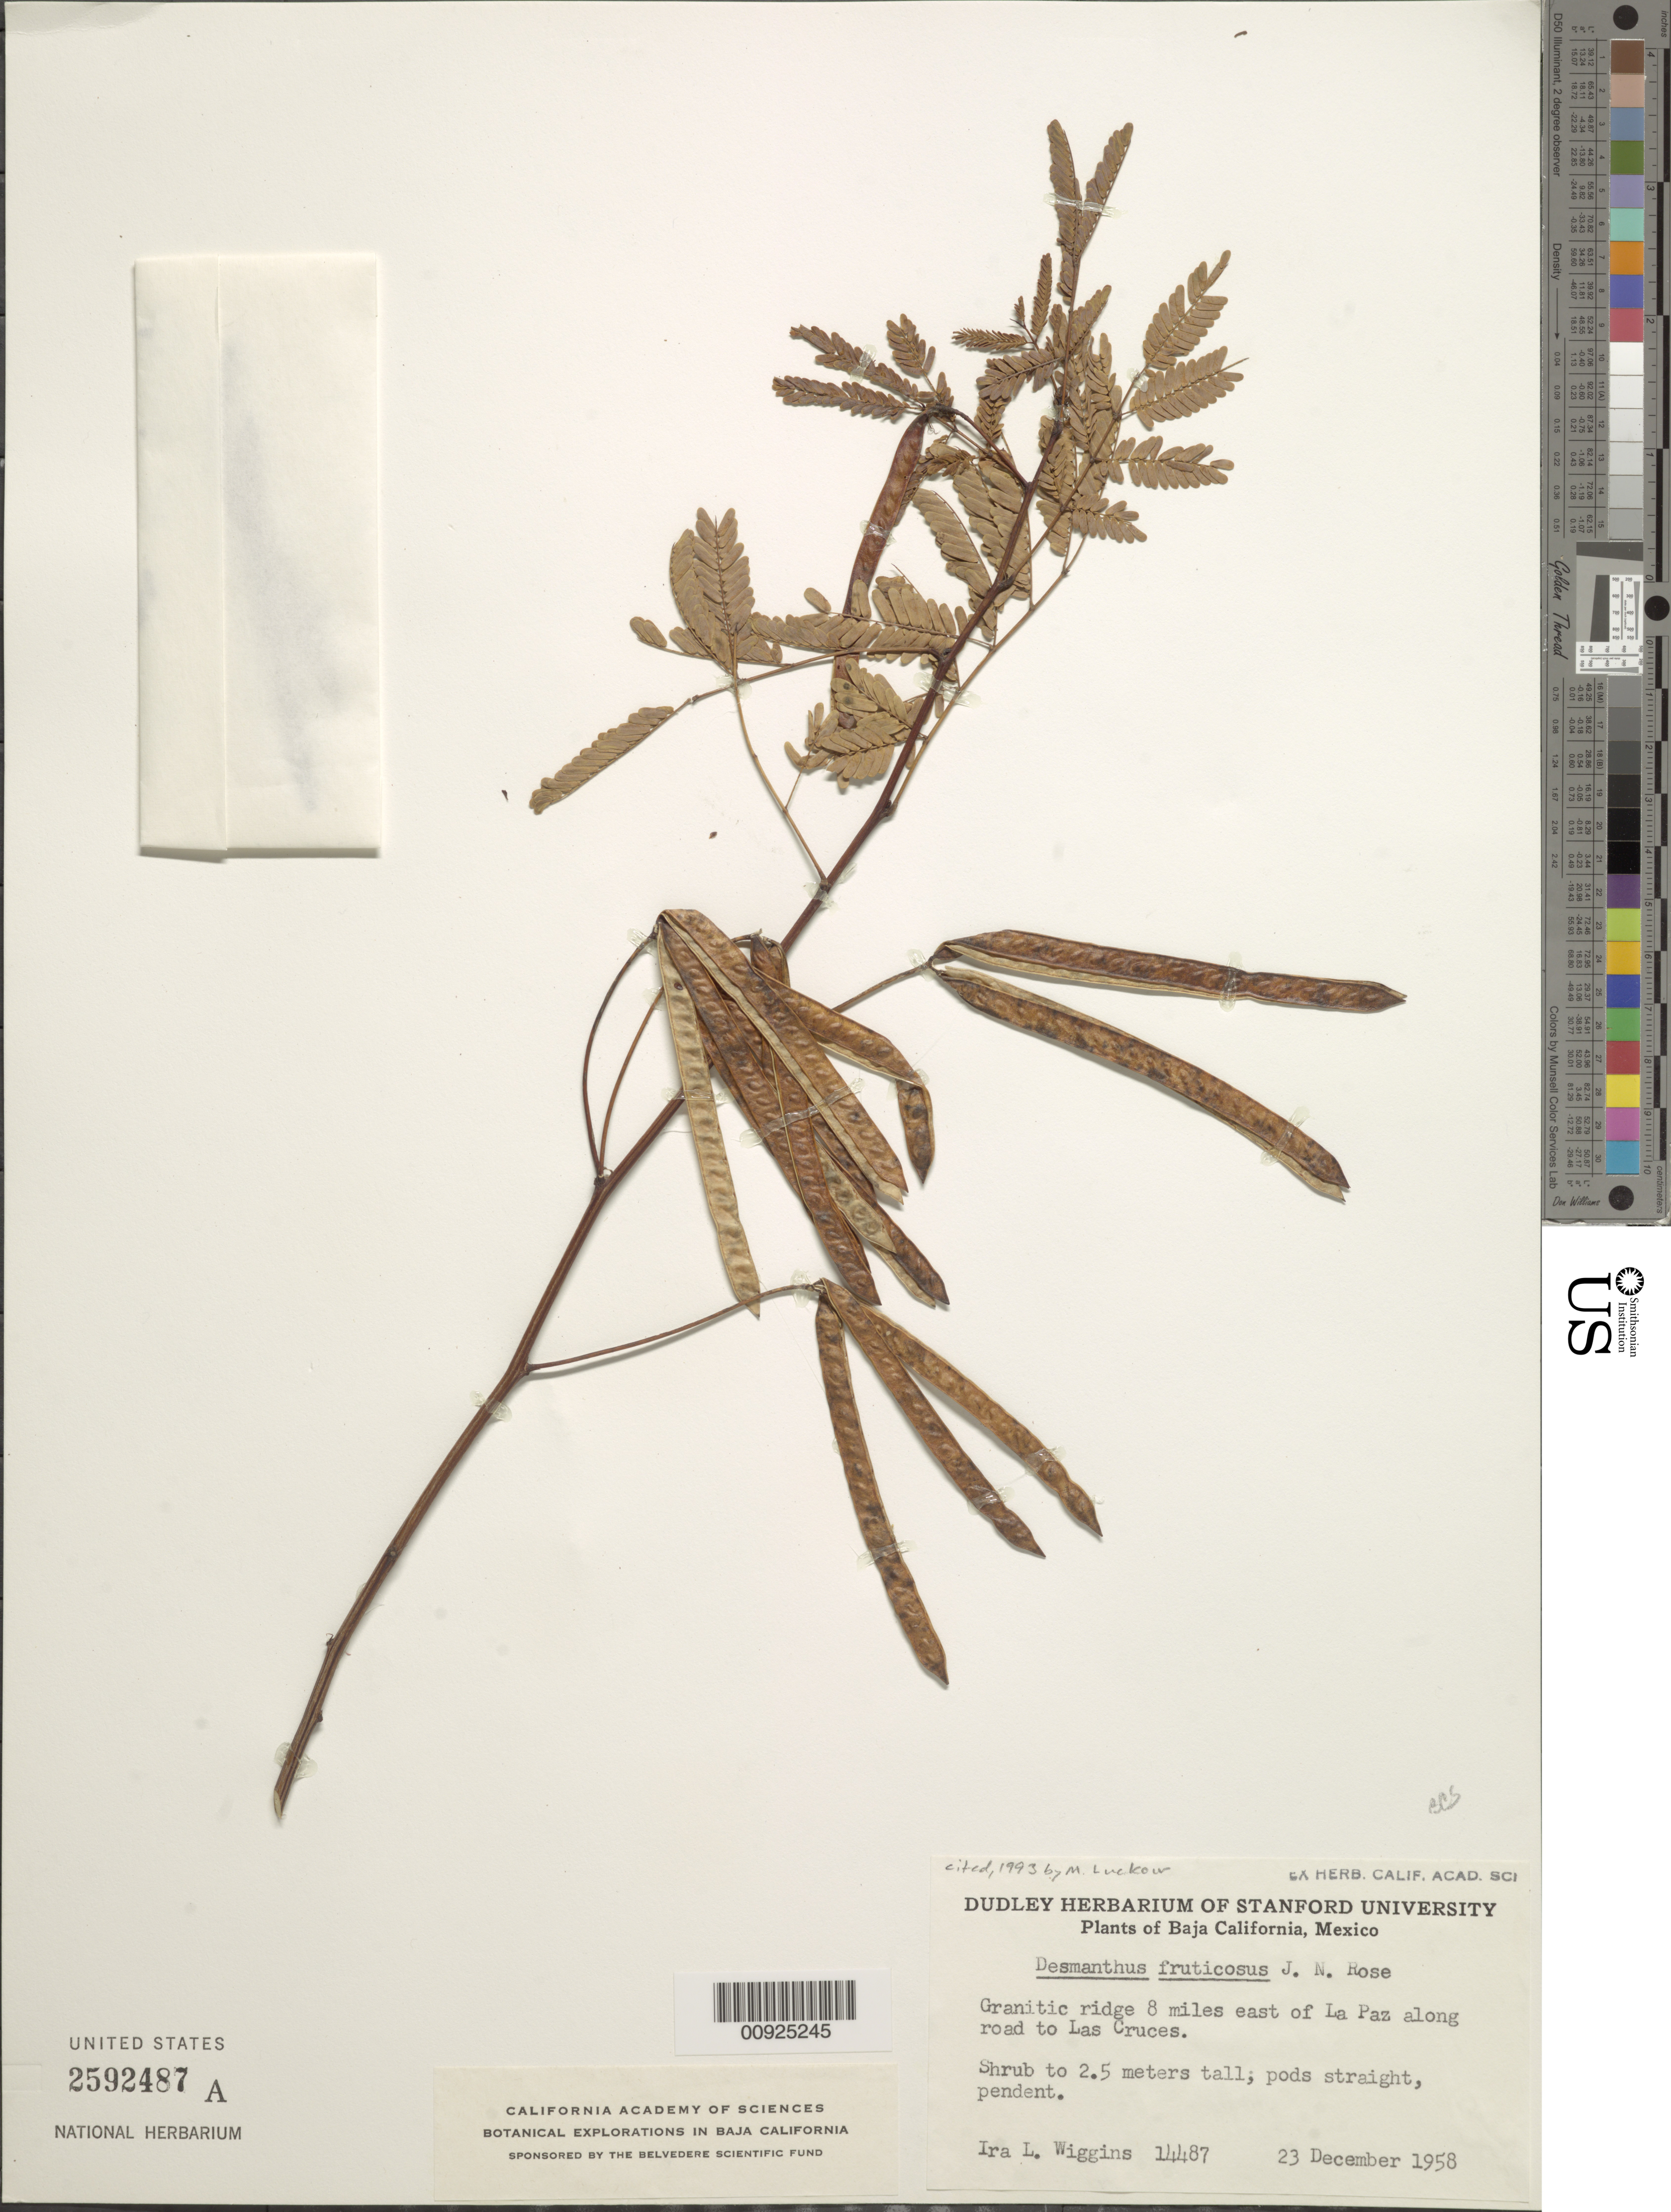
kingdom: Plantae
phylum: Tracheophyta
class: Magnoliopsida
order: Fabales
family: Fabaceae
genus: Desmanthus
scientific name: Desmanthus fruticosus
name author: Rose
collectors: I. L. Wiggins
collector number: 14487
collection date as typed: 23 Dec 1958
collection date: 1958-12-23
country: Mexico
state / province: Baja California Sur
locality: Granitic ridge 8 miles east of La Paz along road to Las Cruces.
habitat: Granitic ridge.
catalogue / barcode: US 2592487A